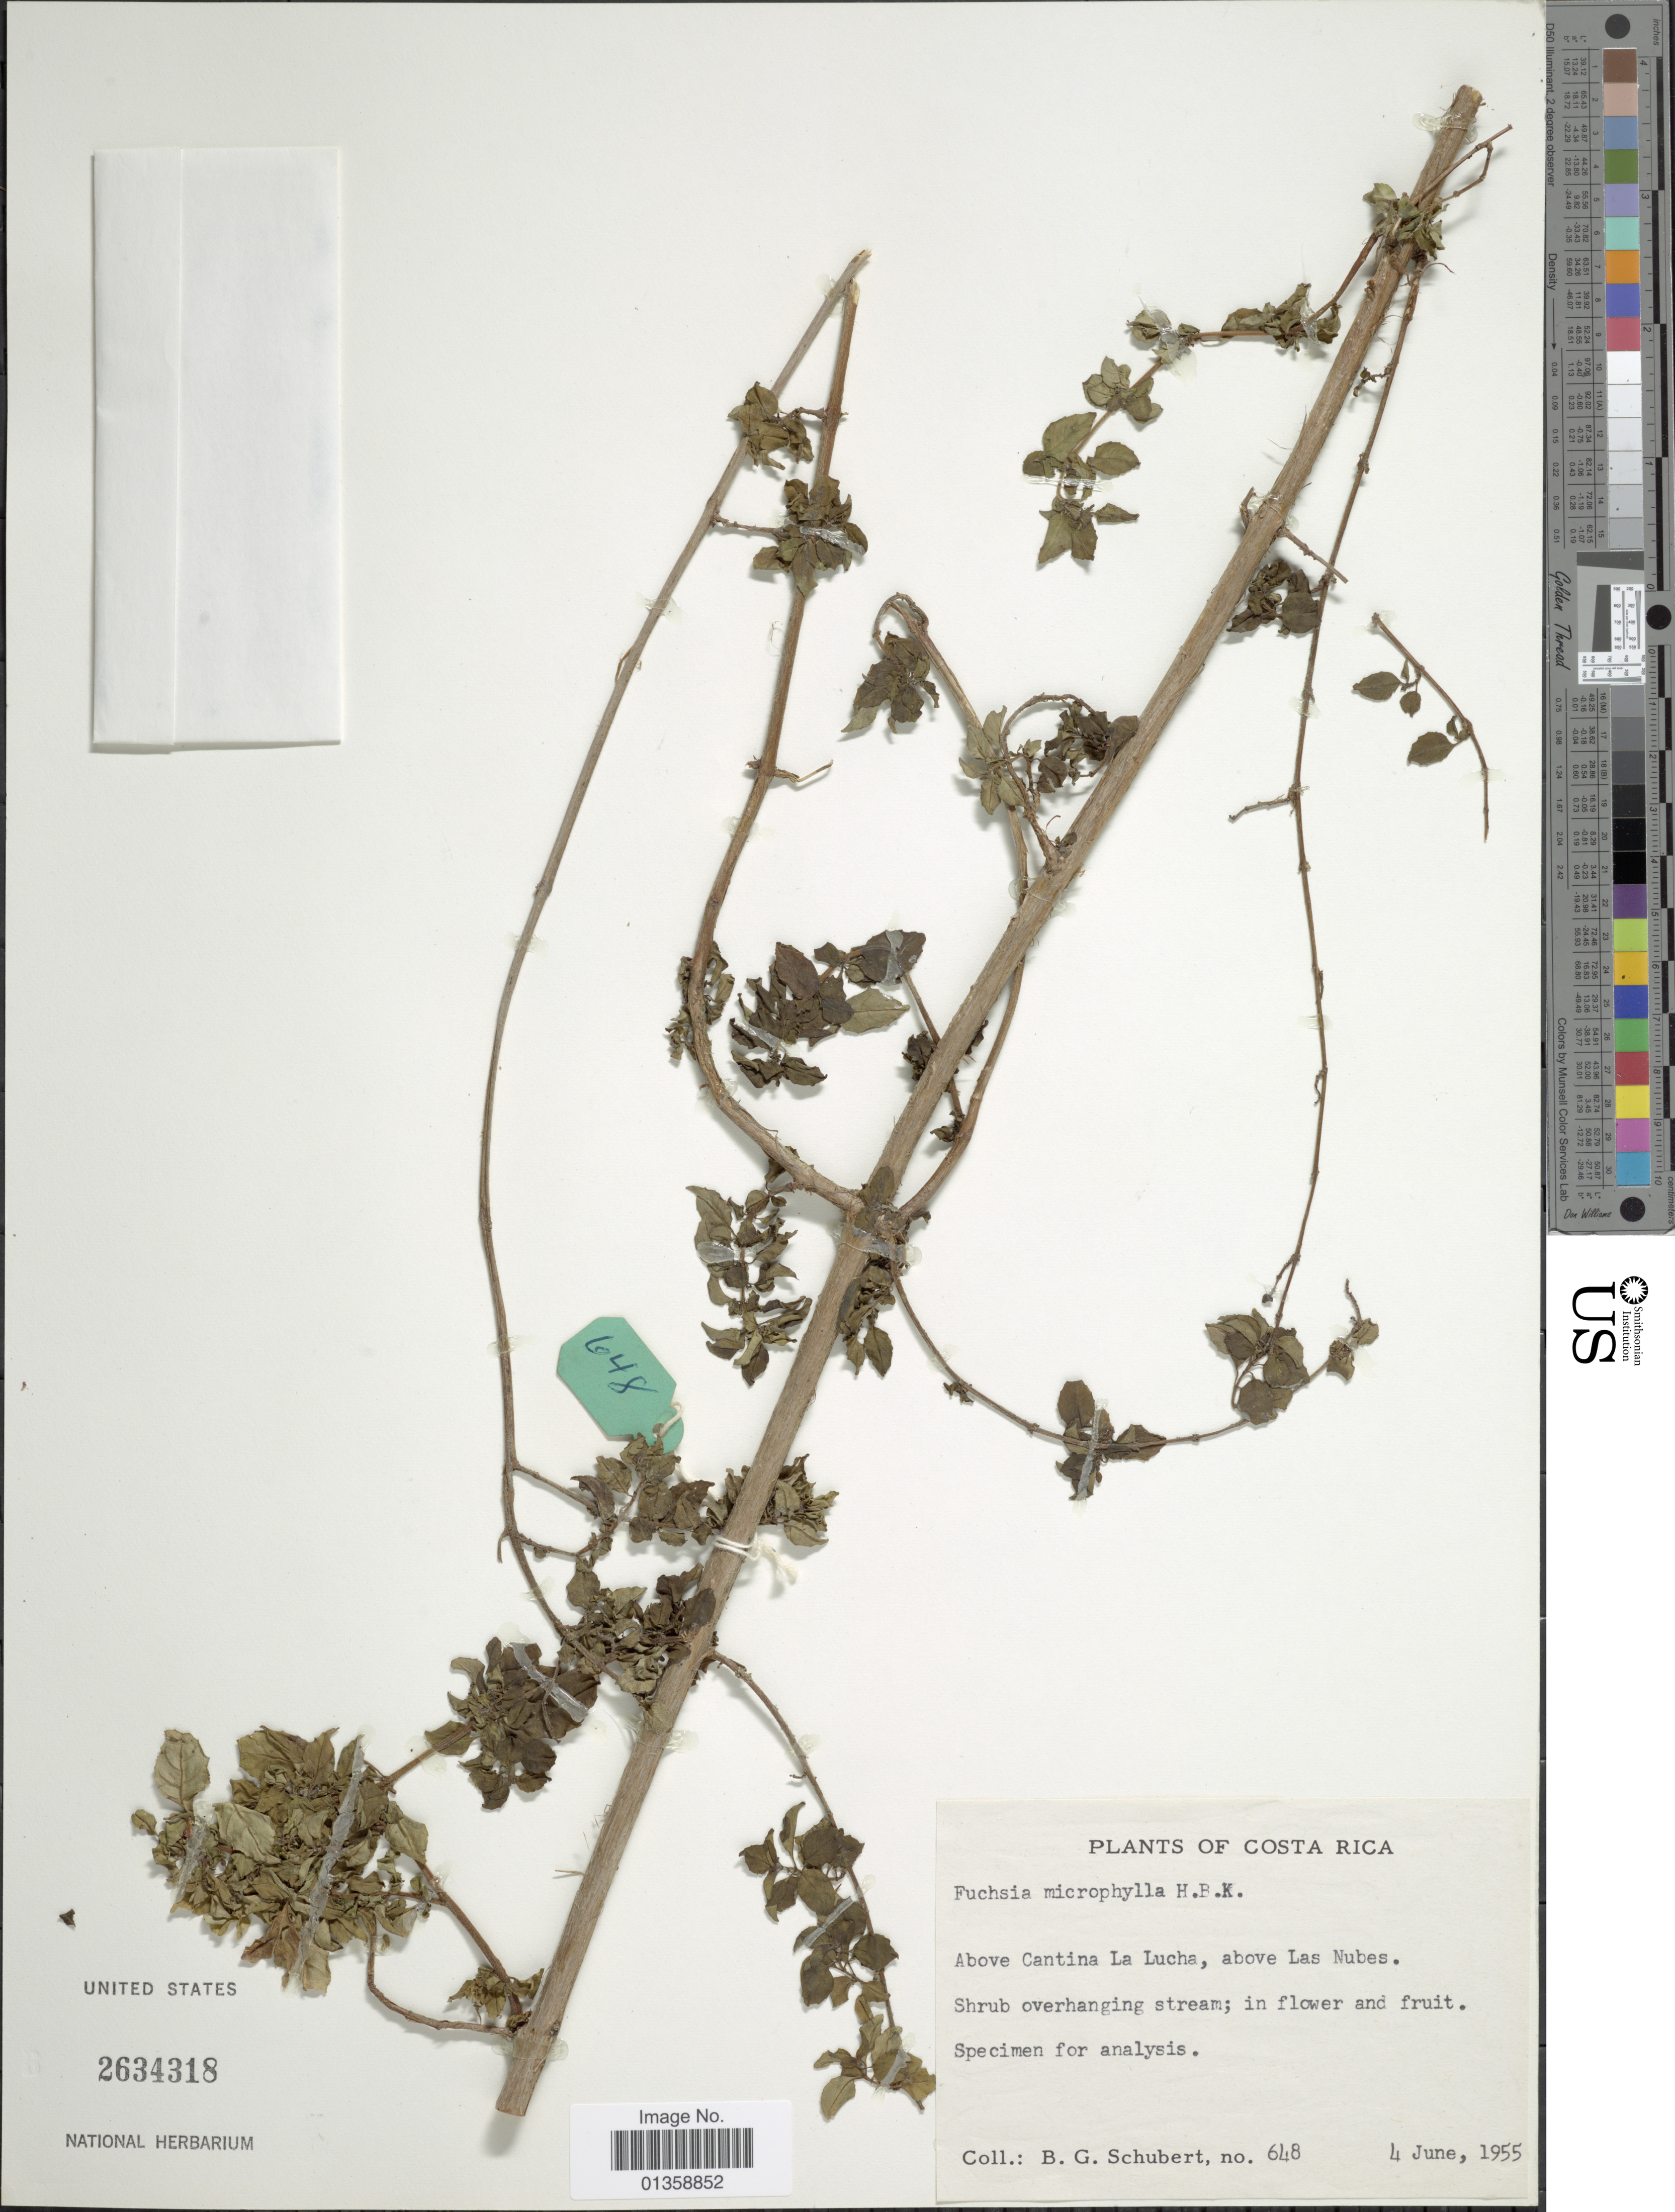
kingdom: Plantae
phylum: Tracheophyta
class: Magnoliopsida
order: Myrtales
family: Onagraceae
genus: Fuchsia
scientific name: Fuchsia microphylla subsp. microphylla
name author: Kunth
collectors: B. Schubert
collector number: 648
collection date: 1955-06-04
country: Costa Rica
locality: Above Cantina La Lucha, above Las Nubes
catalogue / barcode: US 2634318